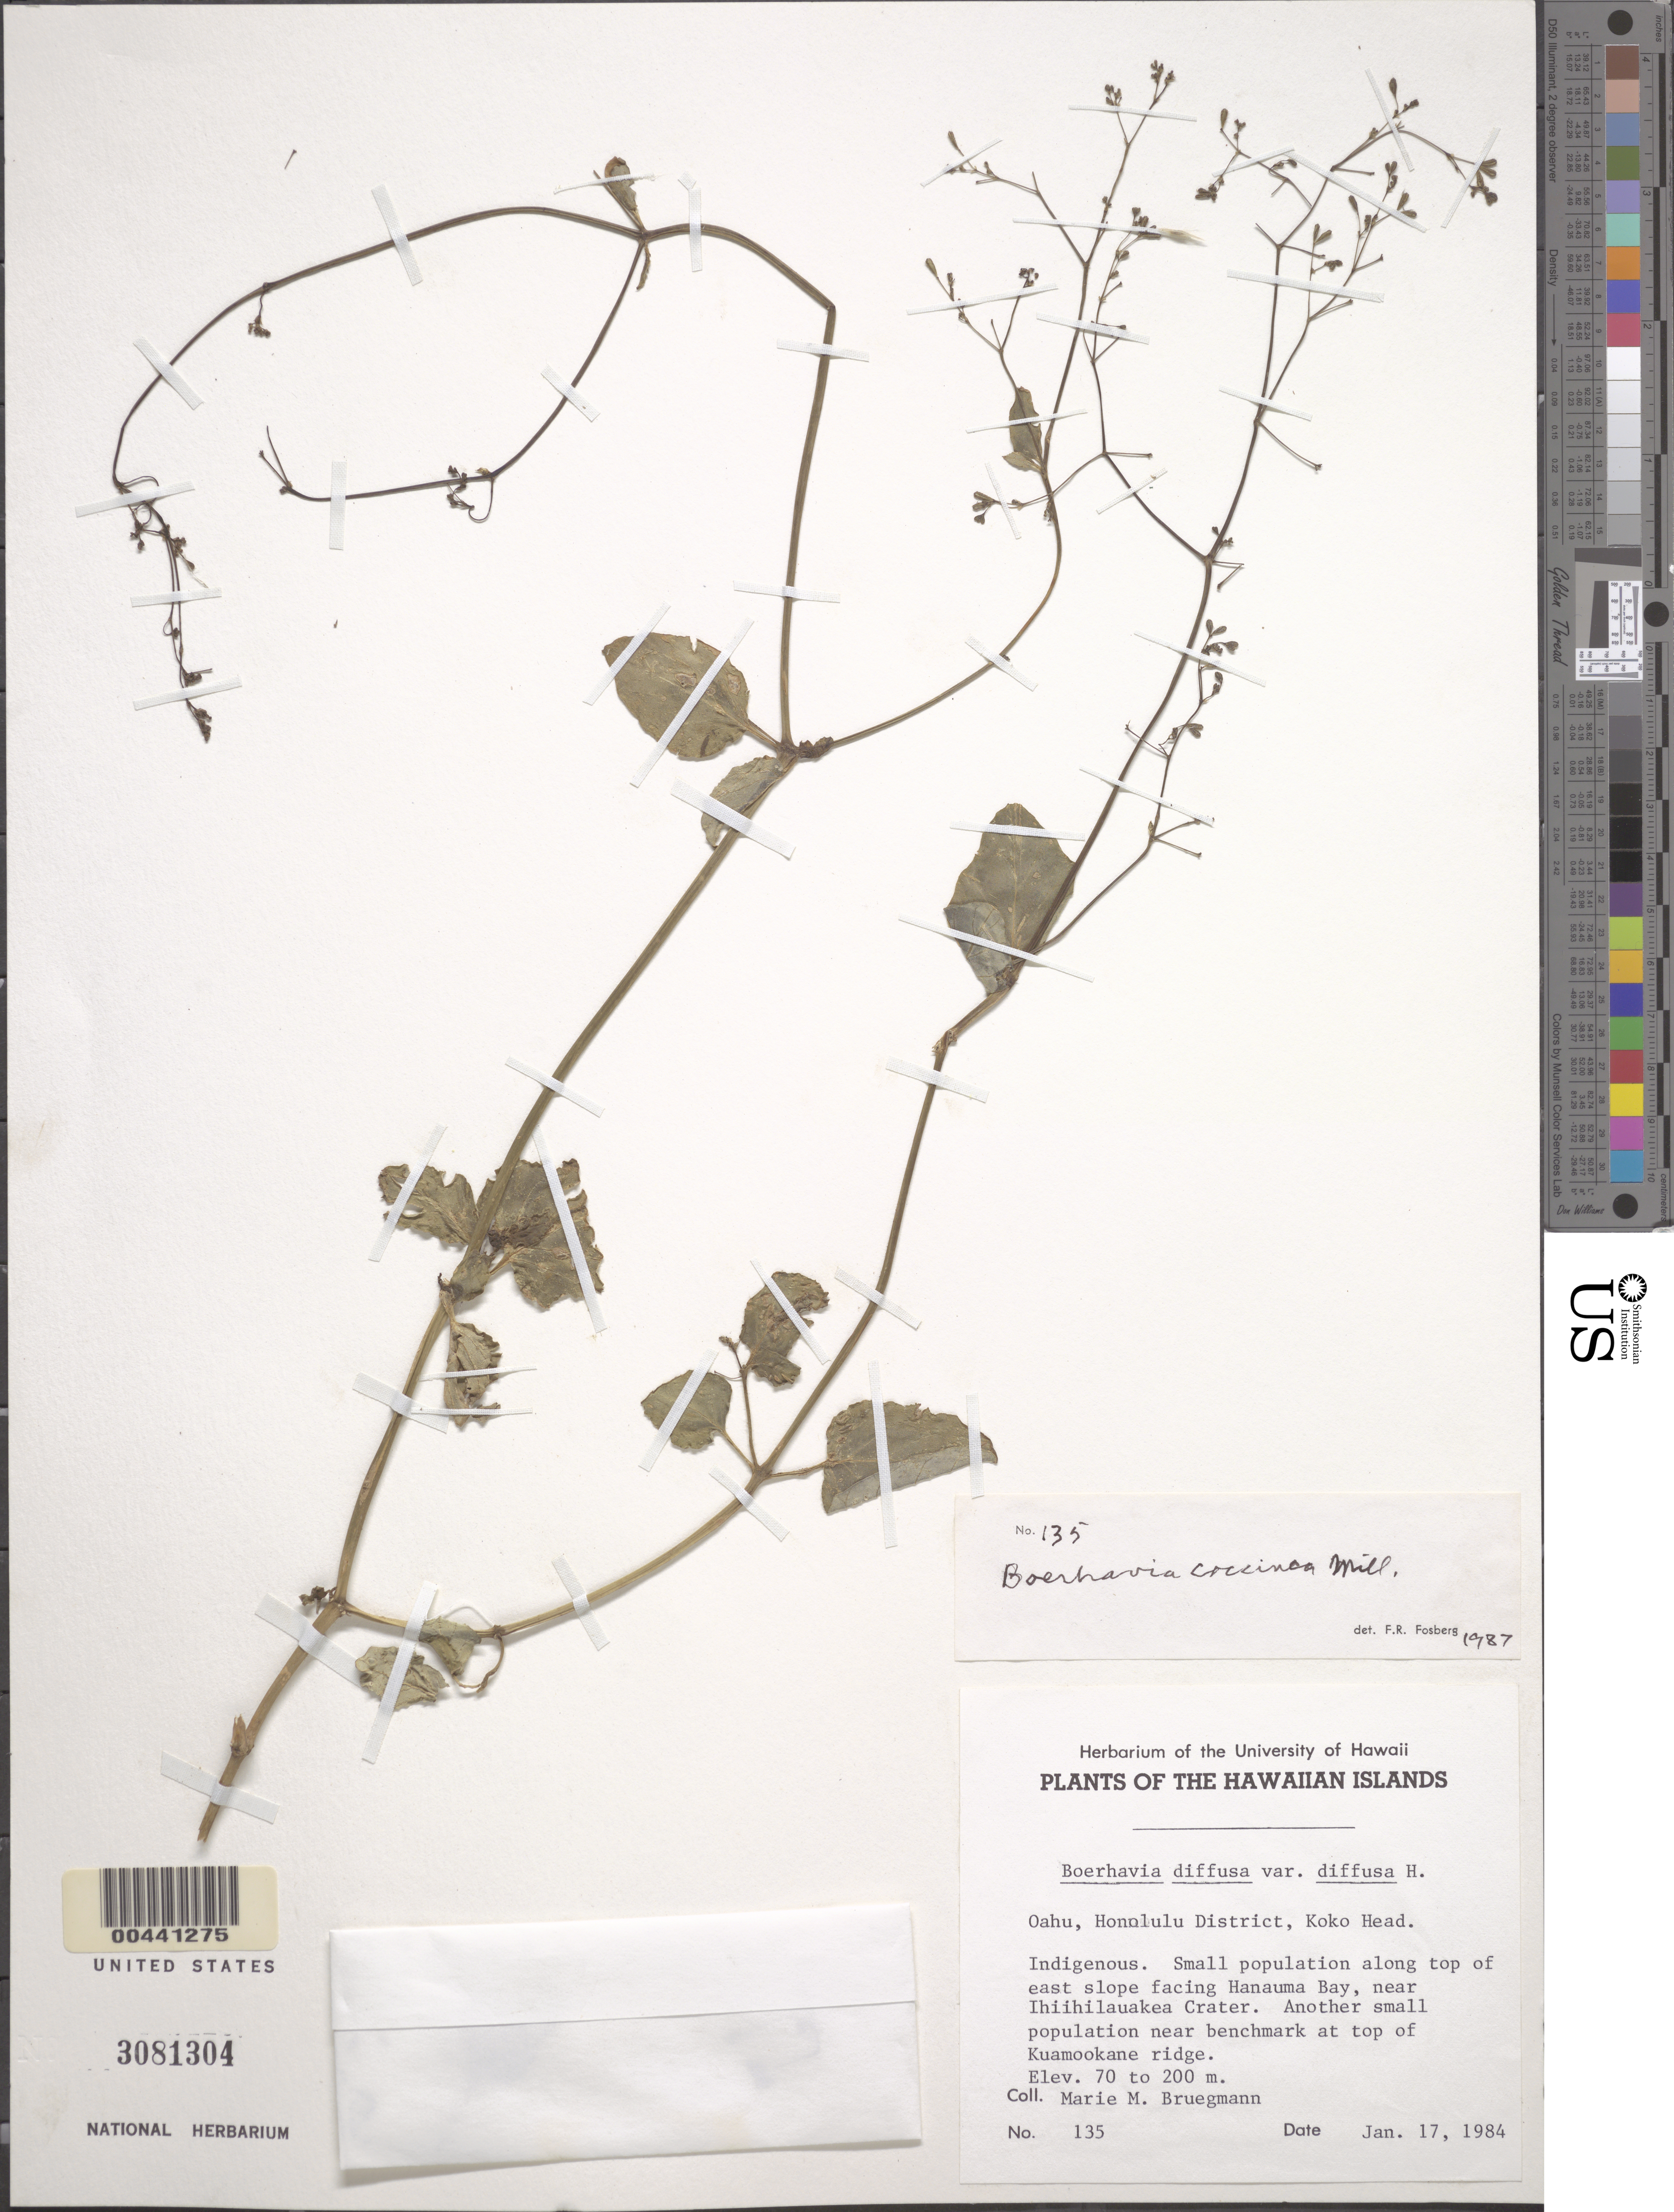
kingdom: Plantae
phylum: Tracheophyta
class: Magnoliopsida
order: Caryophyllales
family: Nyctaginaceae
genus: Boerhavia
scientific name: Boerhavia coccinea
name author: Mill.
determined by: Fosberg, F. R.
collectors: M. Bruegmann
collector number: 125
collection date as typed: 17 Jan 1984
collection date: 1984-01-17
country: United States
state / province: Hawaii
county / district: Honolulu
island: Oahu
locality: Honolulu Dist., Koko Head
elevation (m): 70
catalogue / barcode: US 3081304